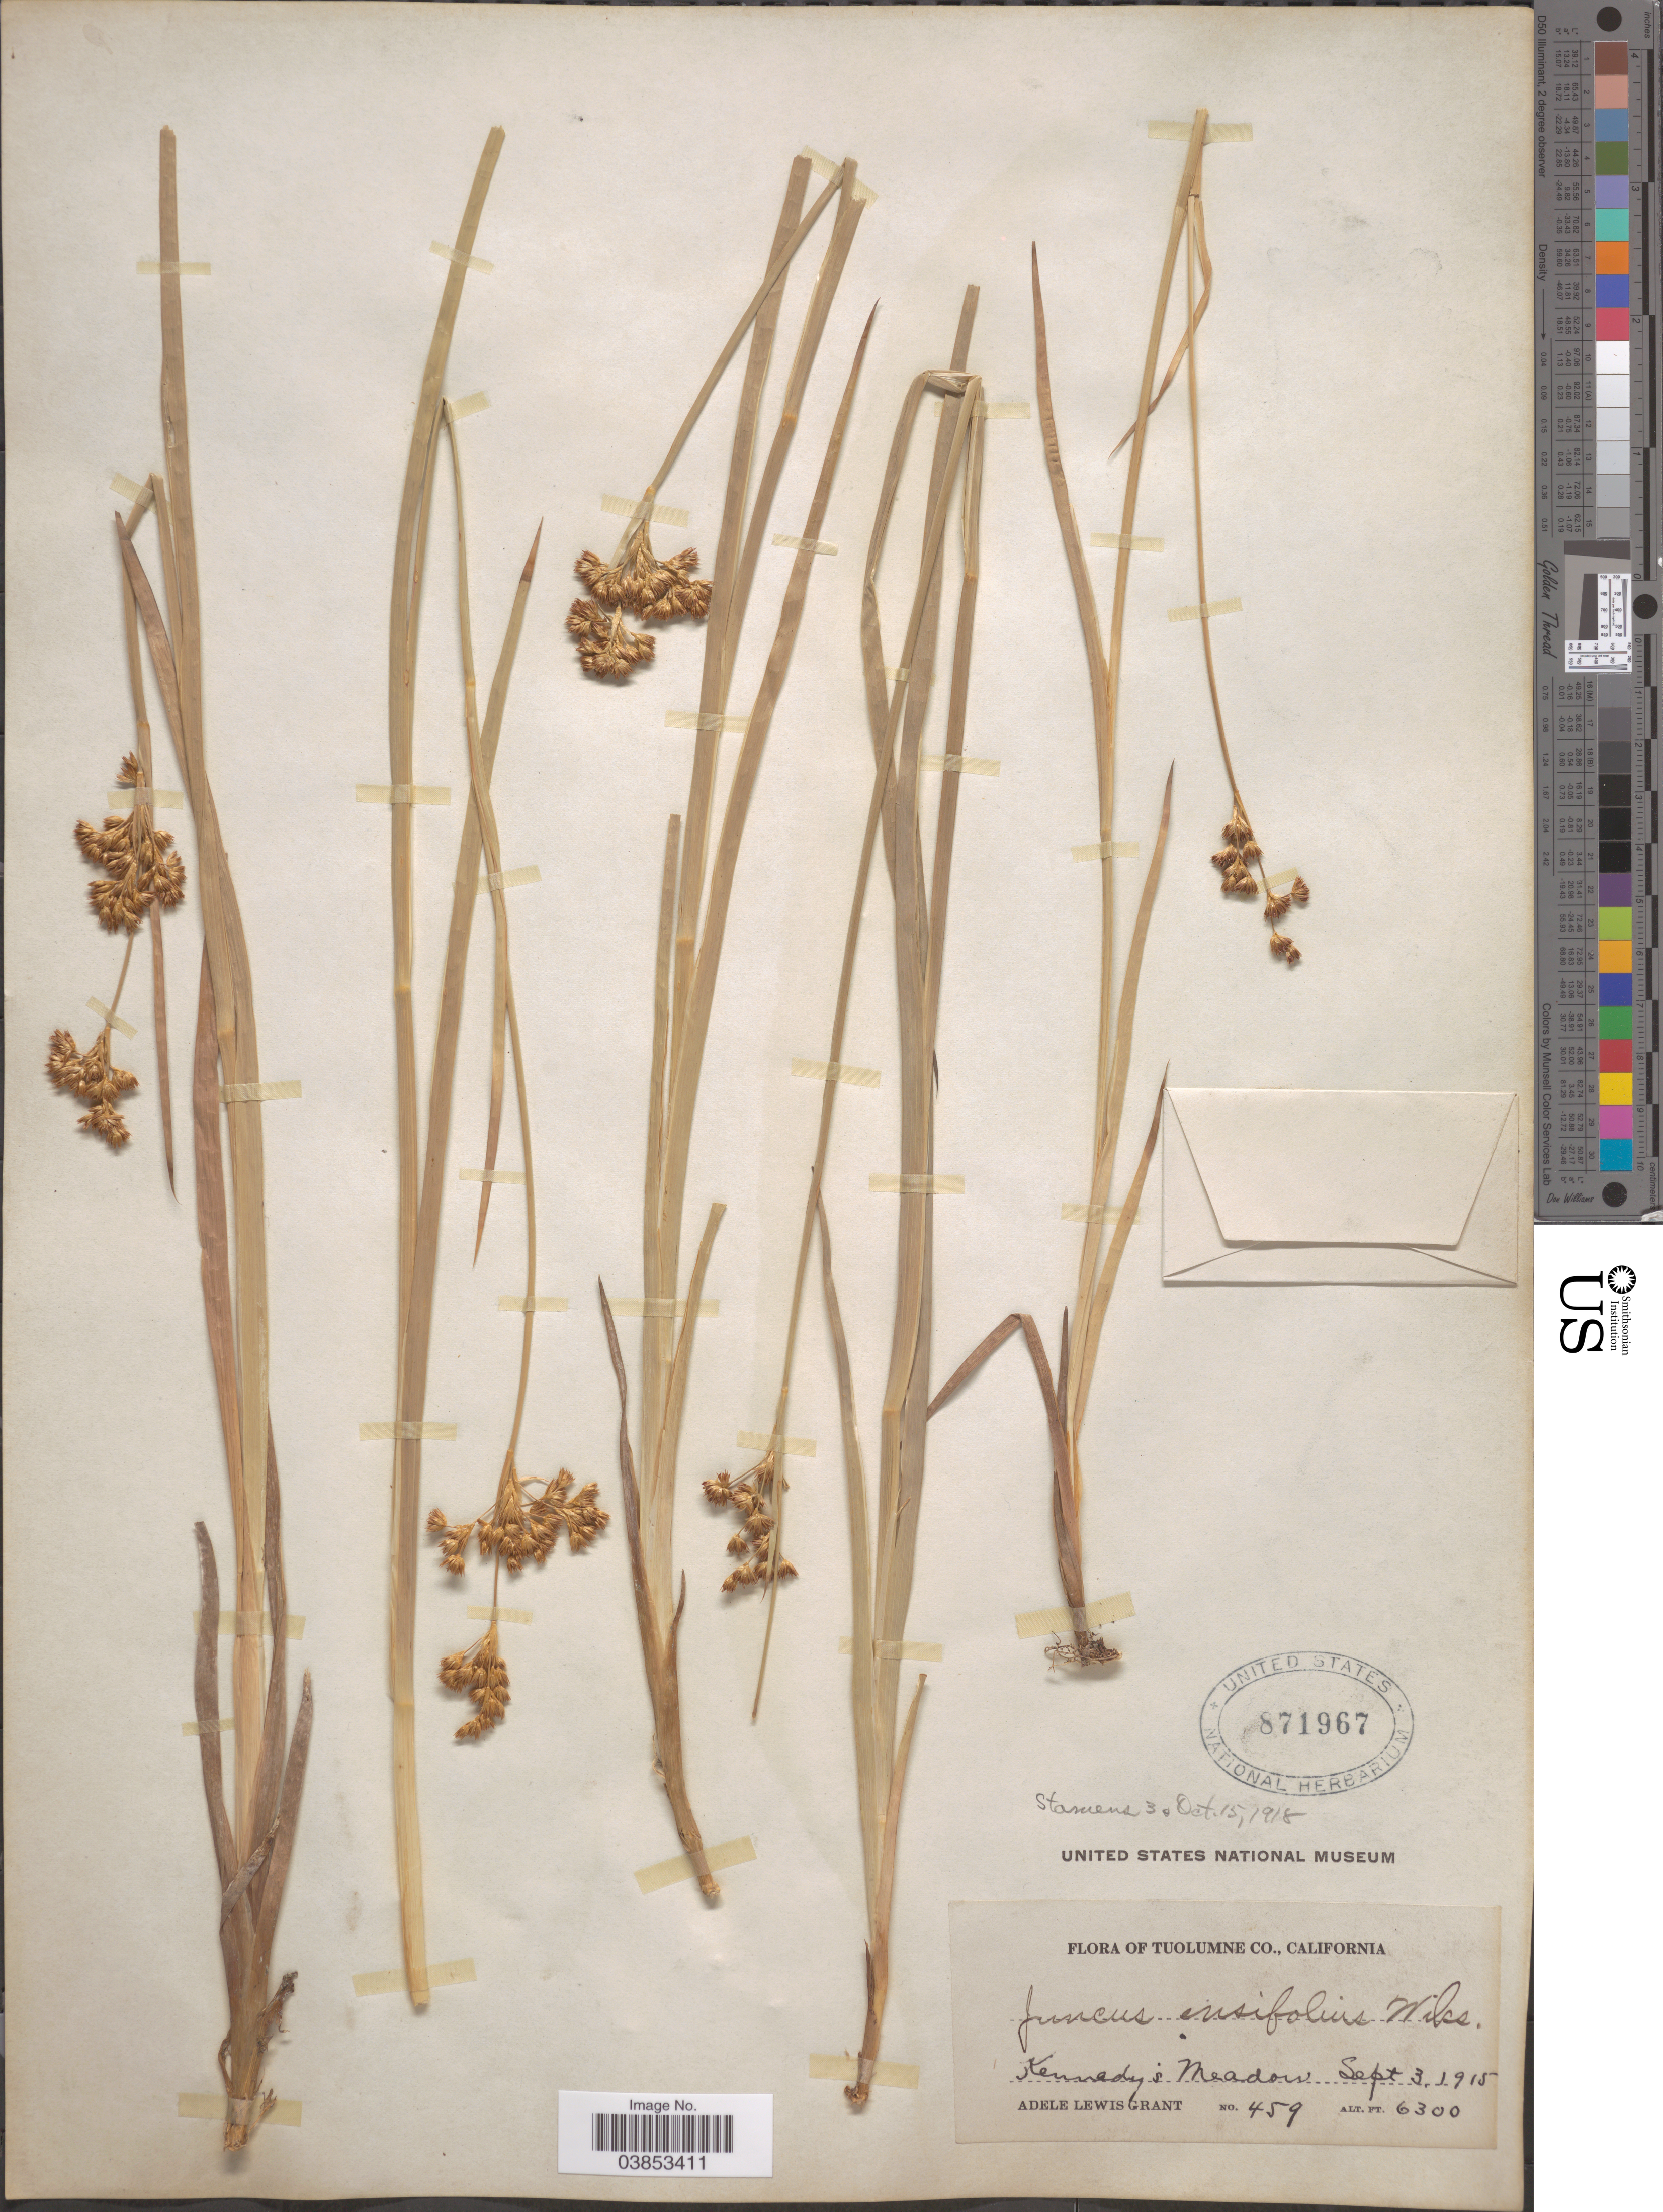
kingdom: Plantae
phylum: Tracheophyta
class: Liliopsida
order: Poales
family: Juncaceae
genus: Juncus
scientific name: Juncus ensifolius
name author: Wikstr.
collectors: A. L. Grant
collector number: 459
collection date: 1915-09-03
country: United States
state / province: California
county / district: Tuolumne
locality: Tuolumne Co. Kennedy's Meadow.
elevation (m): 1920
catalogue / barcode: US 871967